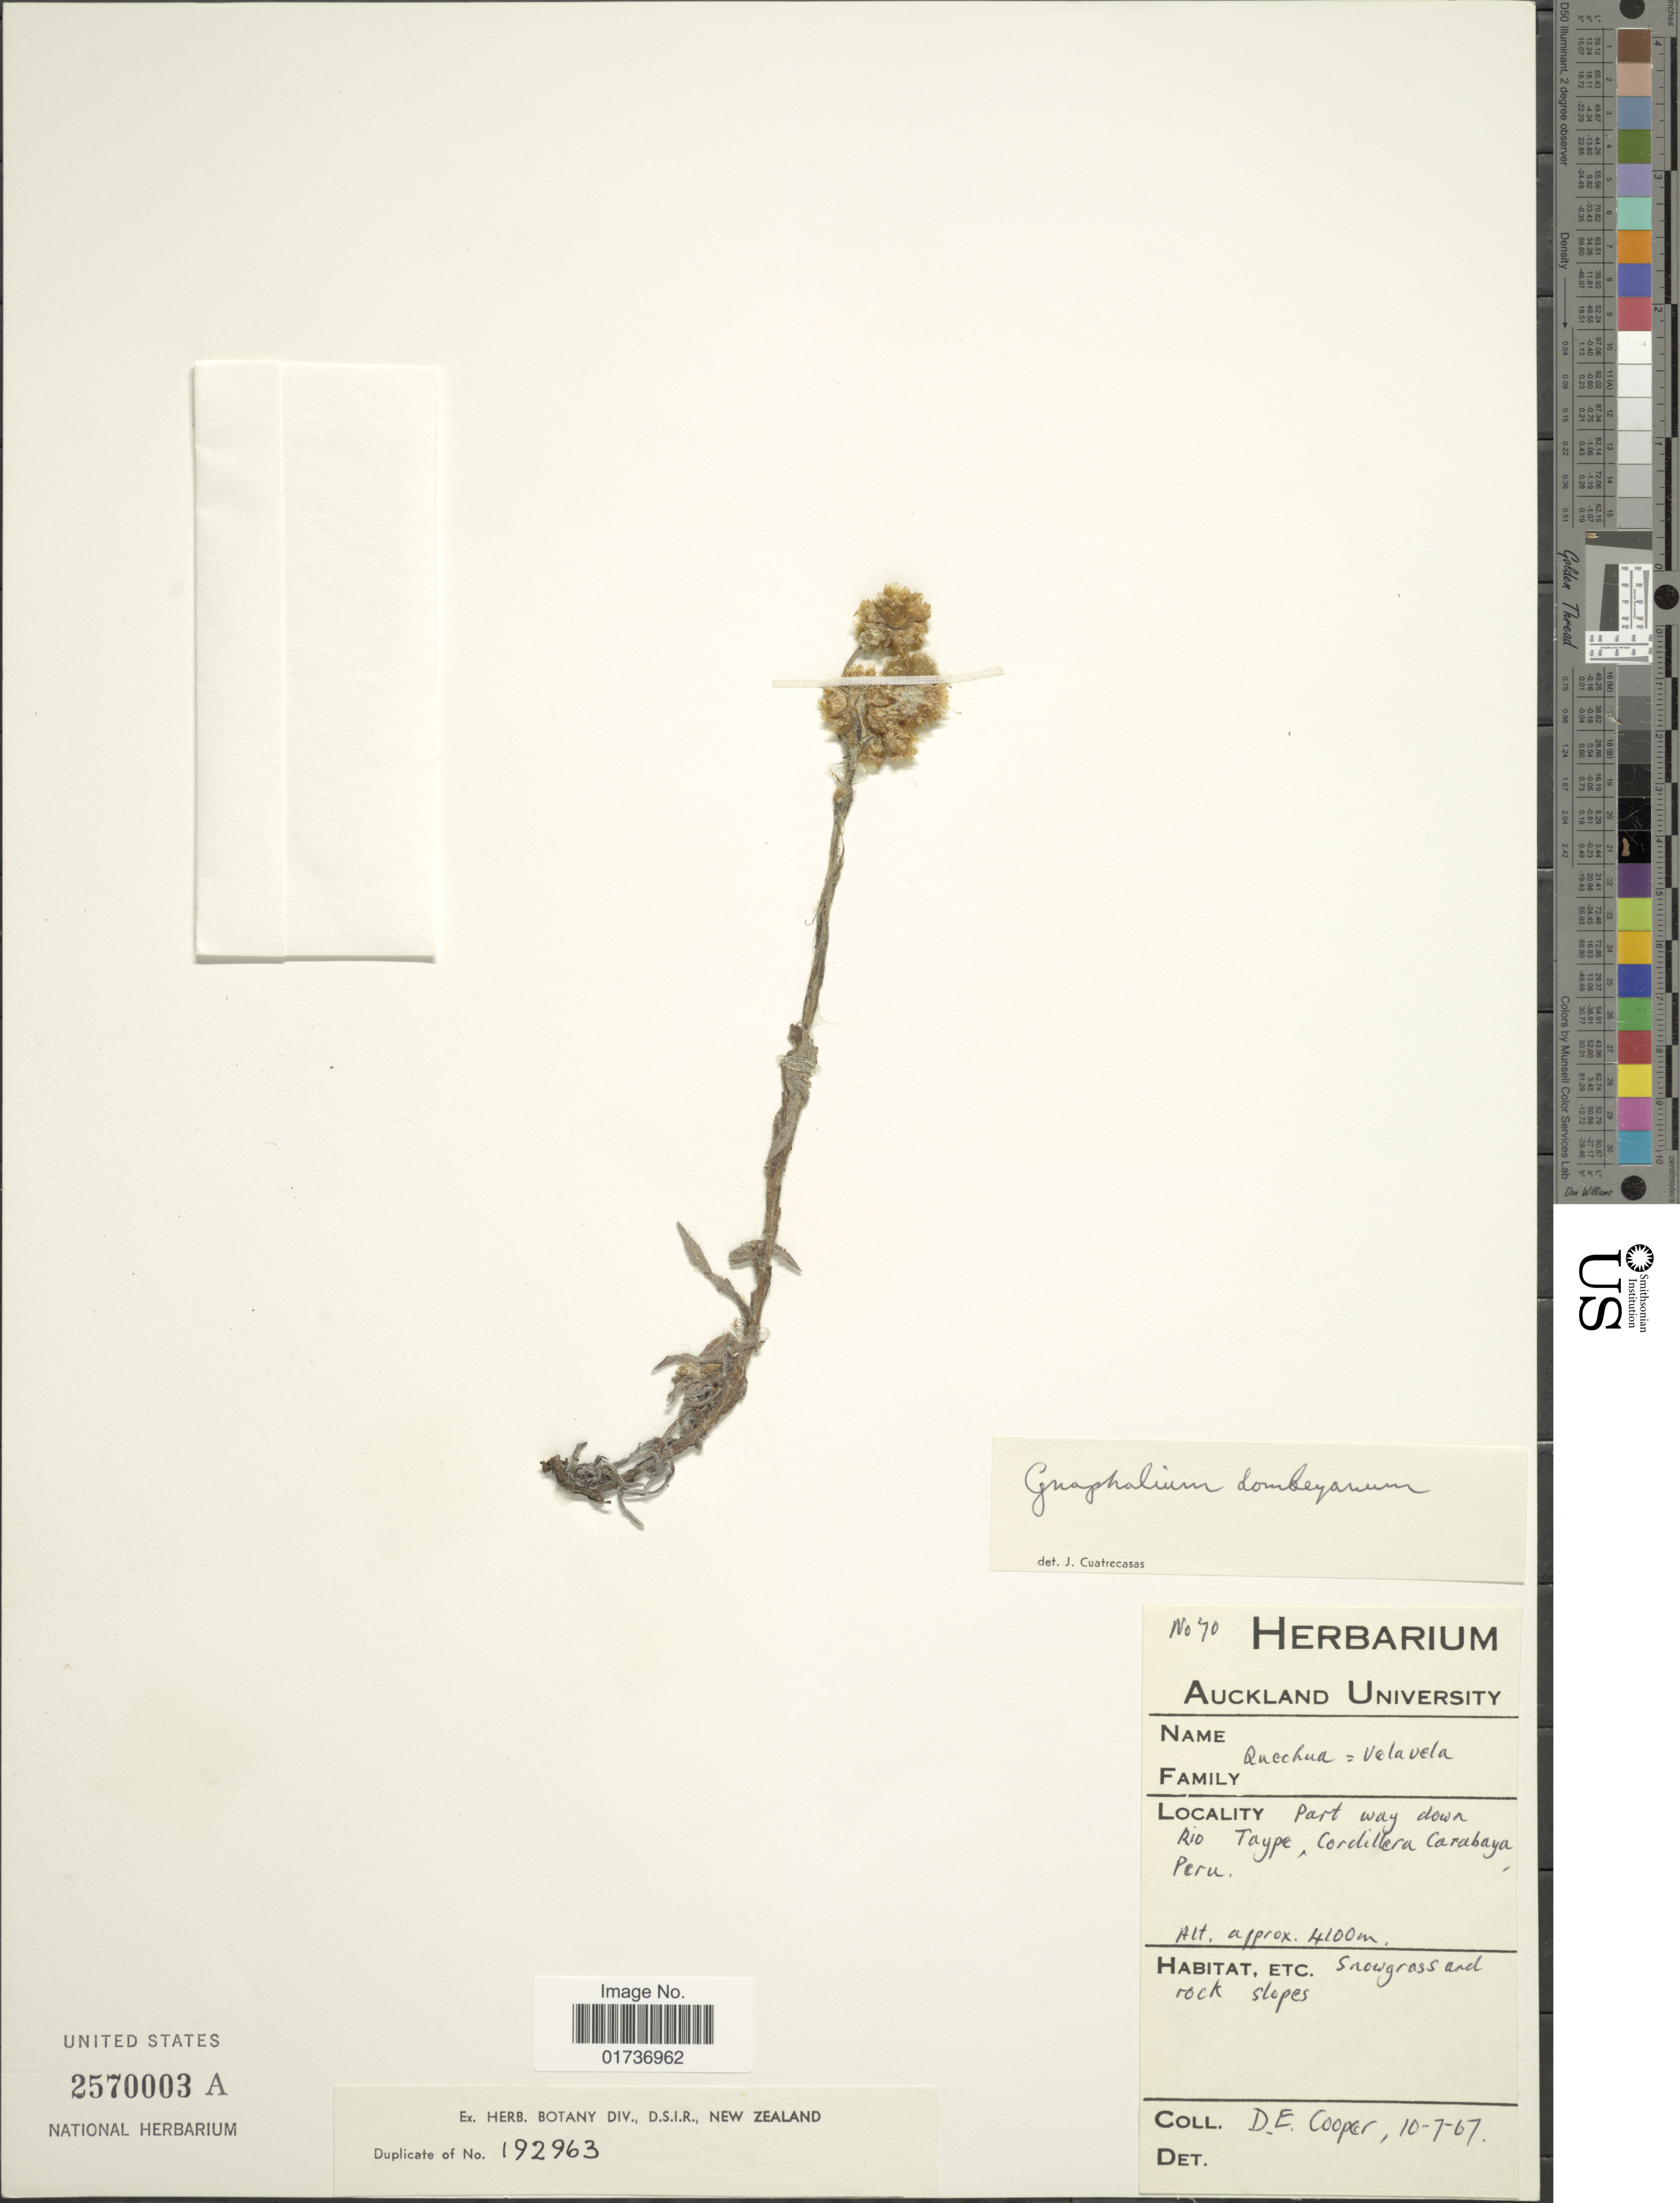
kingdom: Plantae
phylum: Tracheophyta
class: Magnoliopsida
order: Asterales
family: Asteraceae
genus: Gnaphalium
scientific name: Gnaphalium dombeyanum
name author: DC.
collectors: D. E. Cooper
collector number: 70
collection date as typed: Transcribed d/m/y: 10/7/67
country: Peru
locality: Part way down Rio Taype, Cordillera Carabaya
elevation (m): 4100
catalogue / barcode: US 2570003A